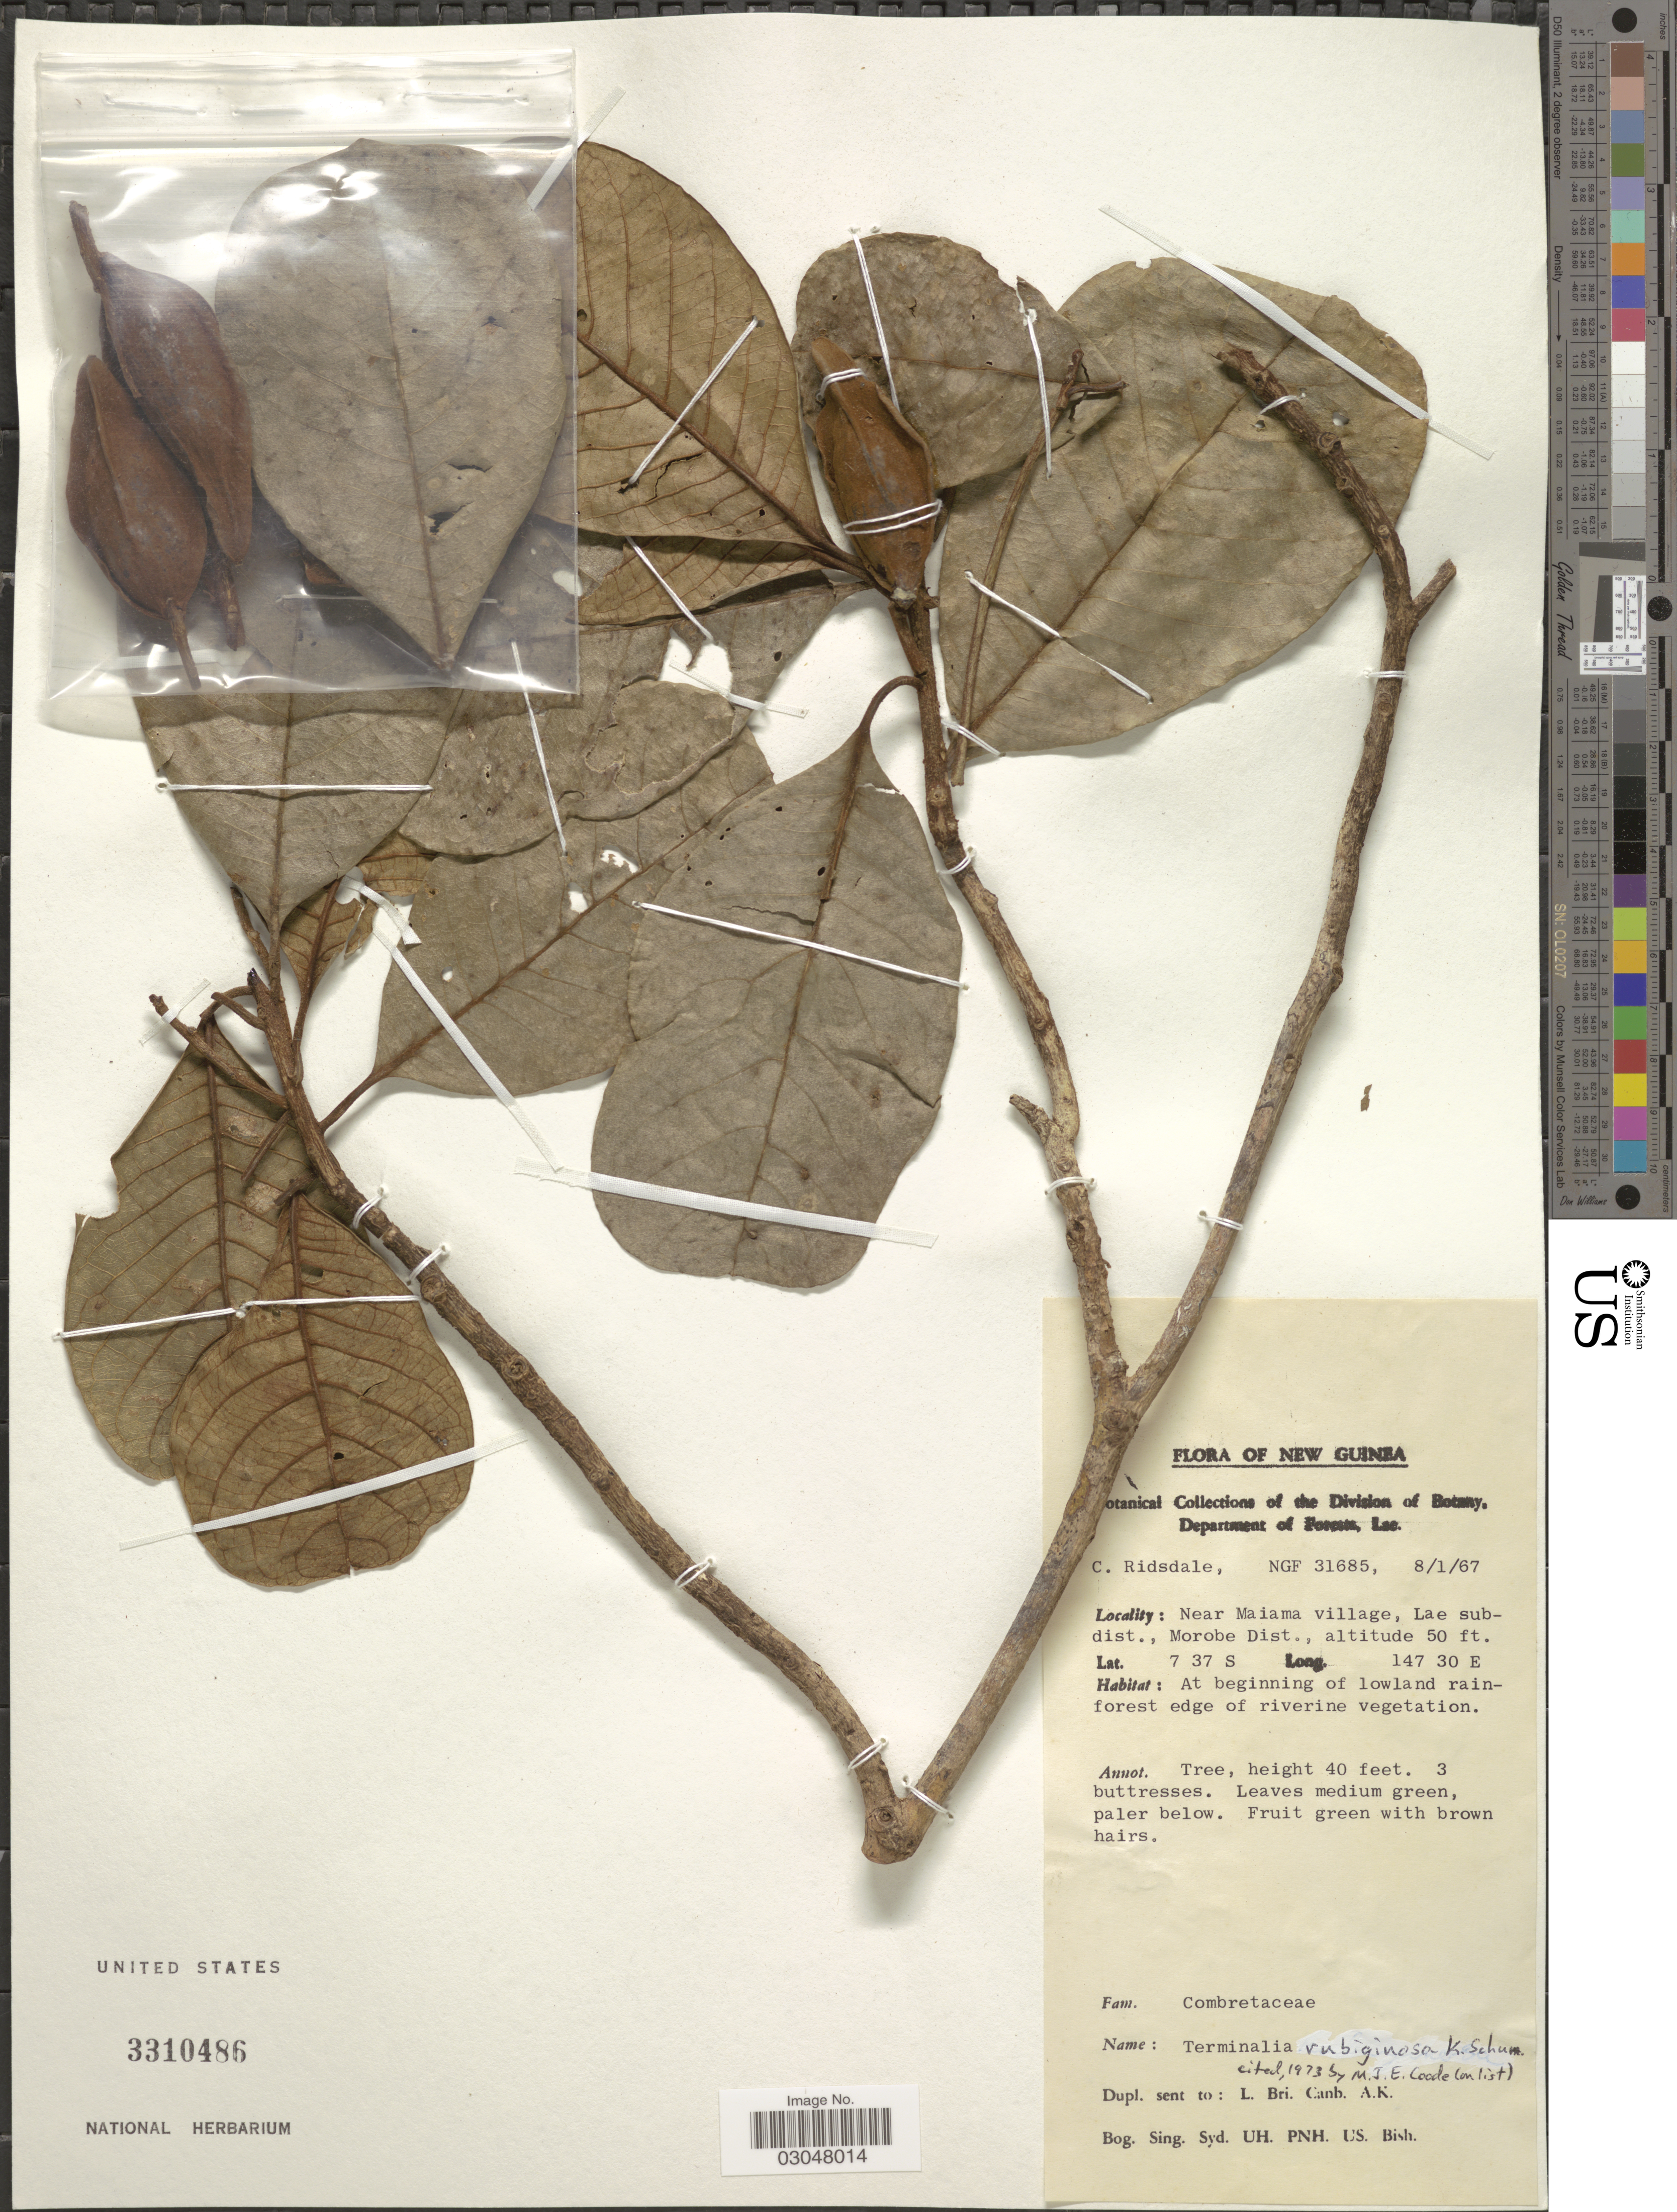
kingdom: Plantae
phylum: Tracheophyta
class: Magnoliopsida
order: Myrtales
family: Combretaceae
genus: Terminalia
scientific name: Terminalia rubiginosa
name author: K. Schum.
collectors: C. E. Ridsdale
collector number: NGF 31685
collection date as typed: Transcribed d/m/y: 8/1/67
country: Papua New Guinea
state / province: Morobe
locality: New Guinea. Near Maiama village, Lae subdist., Morobe Dist.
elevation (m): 15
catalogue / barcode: US 3310486